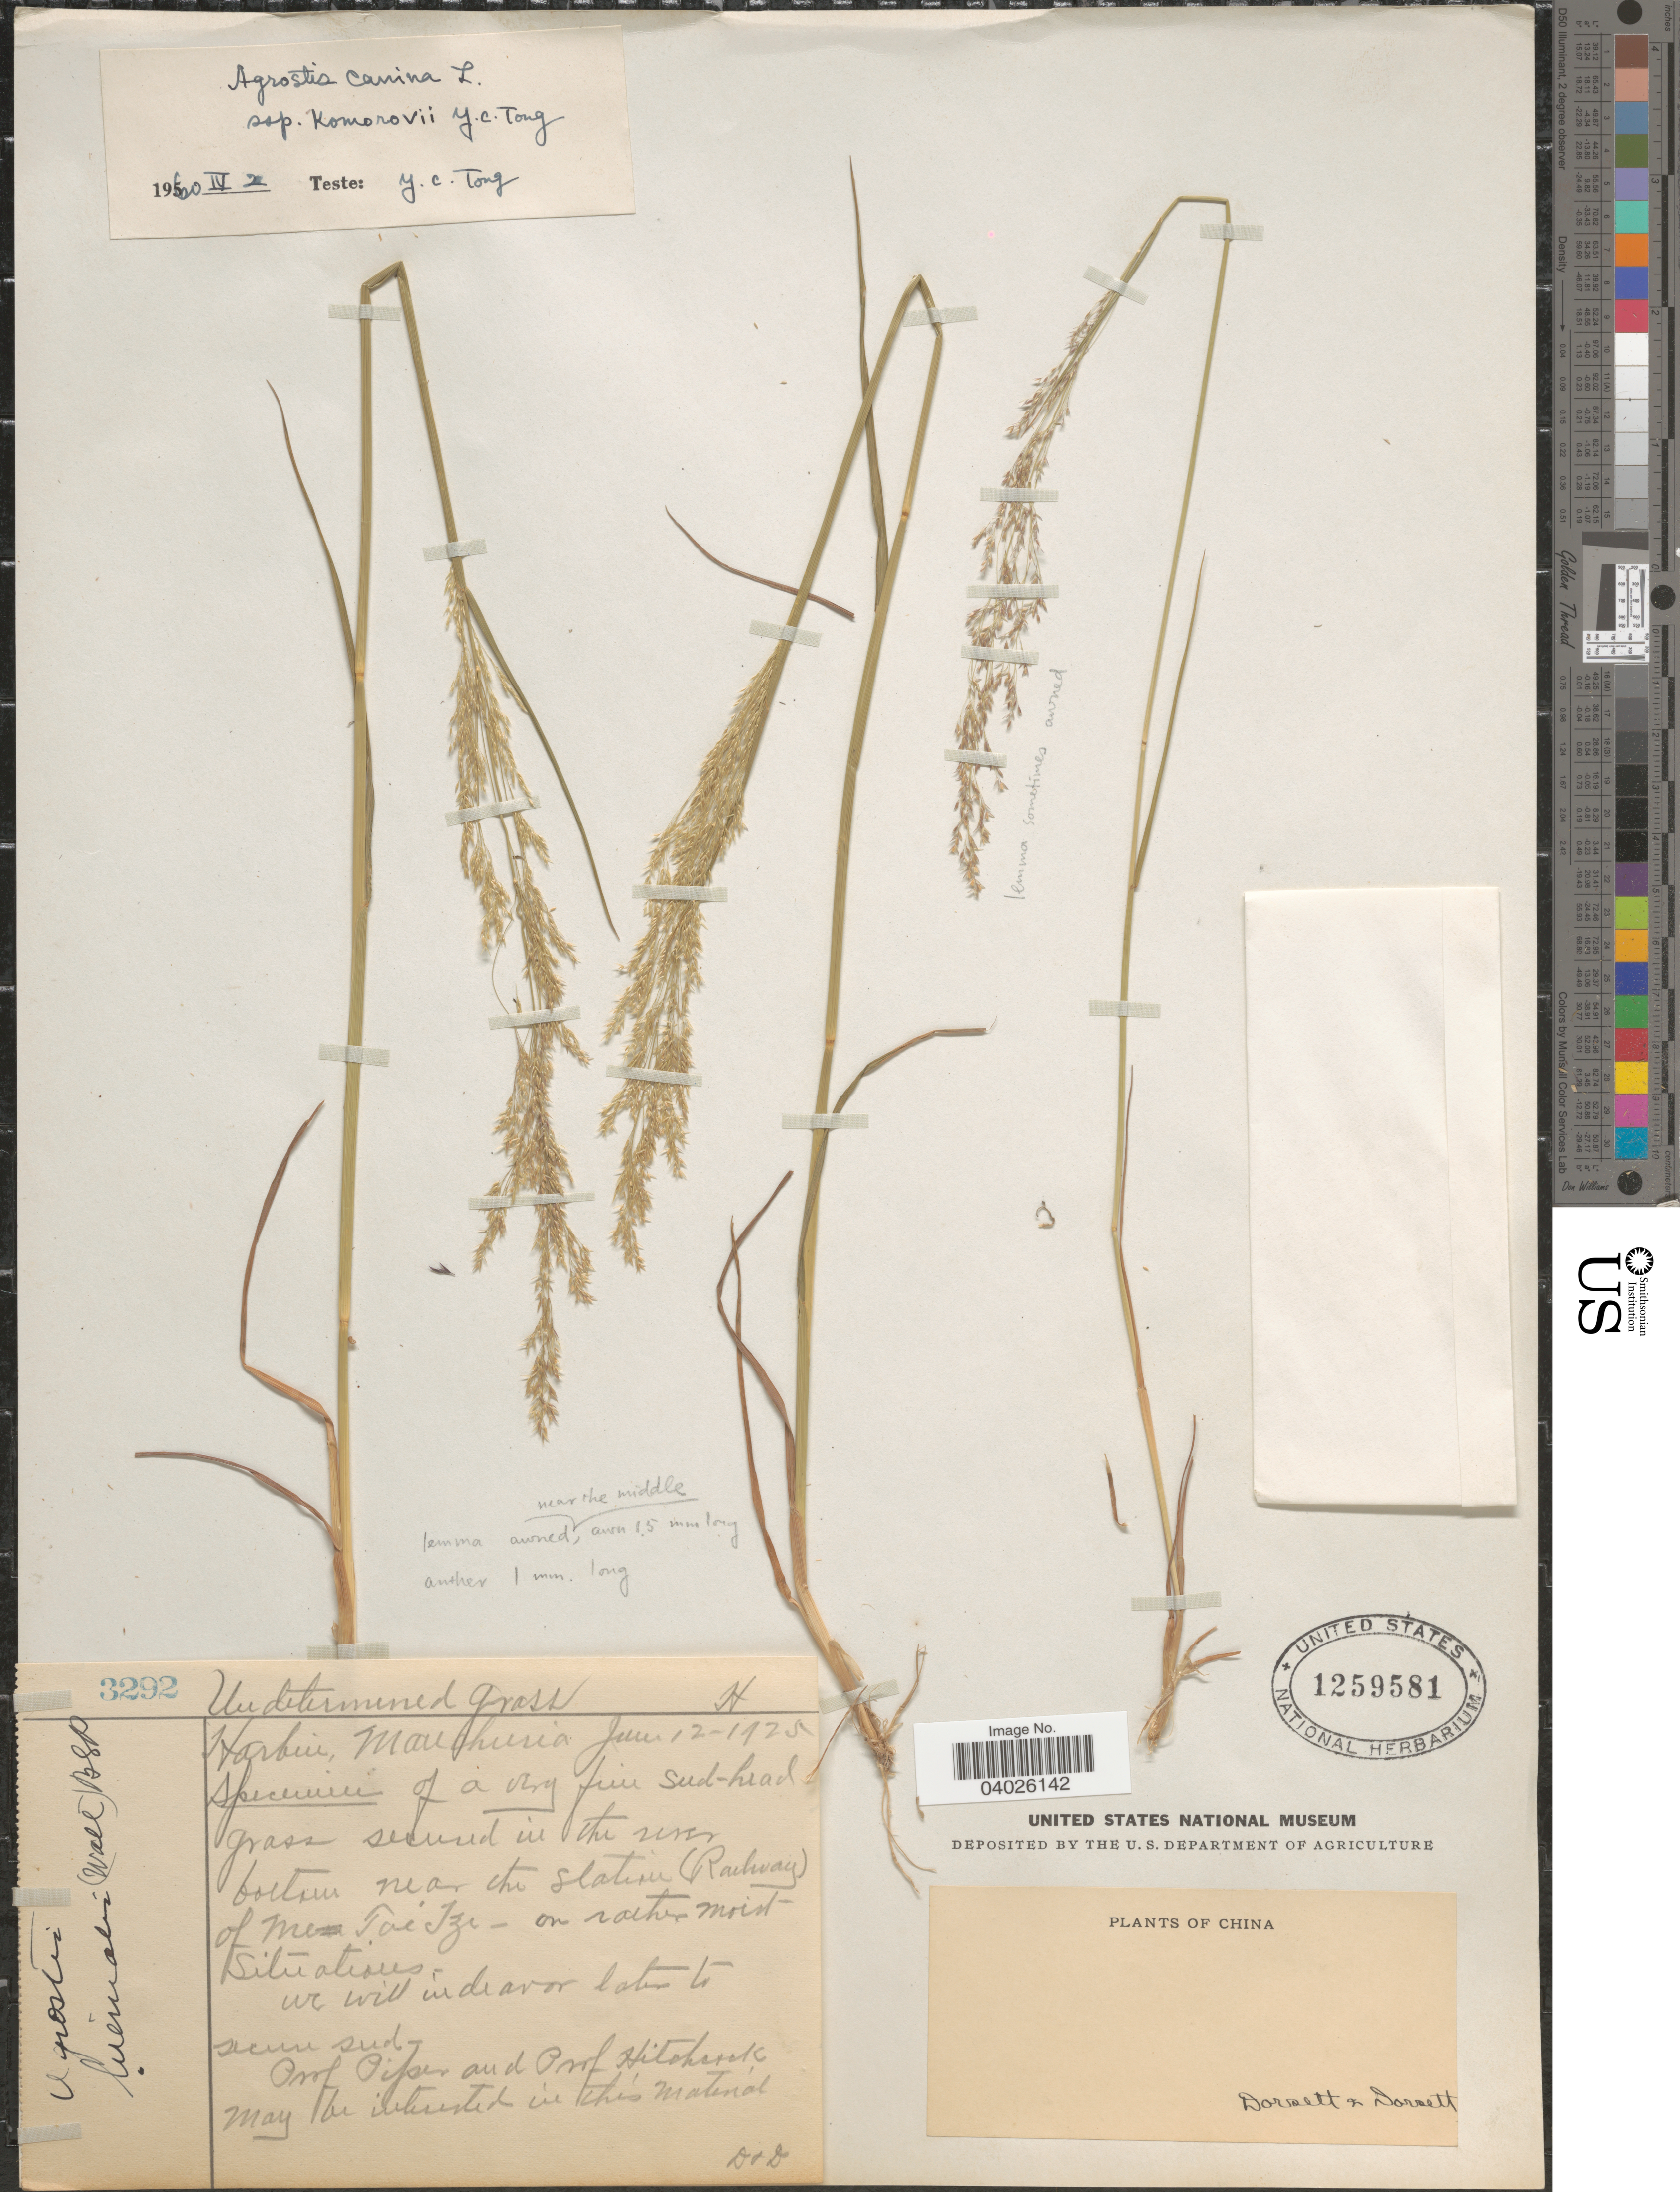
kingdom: Plantae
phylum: Tracheophyta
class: Liliopsida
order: Poales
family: Poaceae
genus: Agrostis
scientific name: Agrostis canina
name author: L.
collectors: -- Dorsett & -- Dorsett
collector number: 3292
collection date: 1925-06-12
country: China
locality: Harbin, Manchuria.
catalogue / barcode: US 1259581